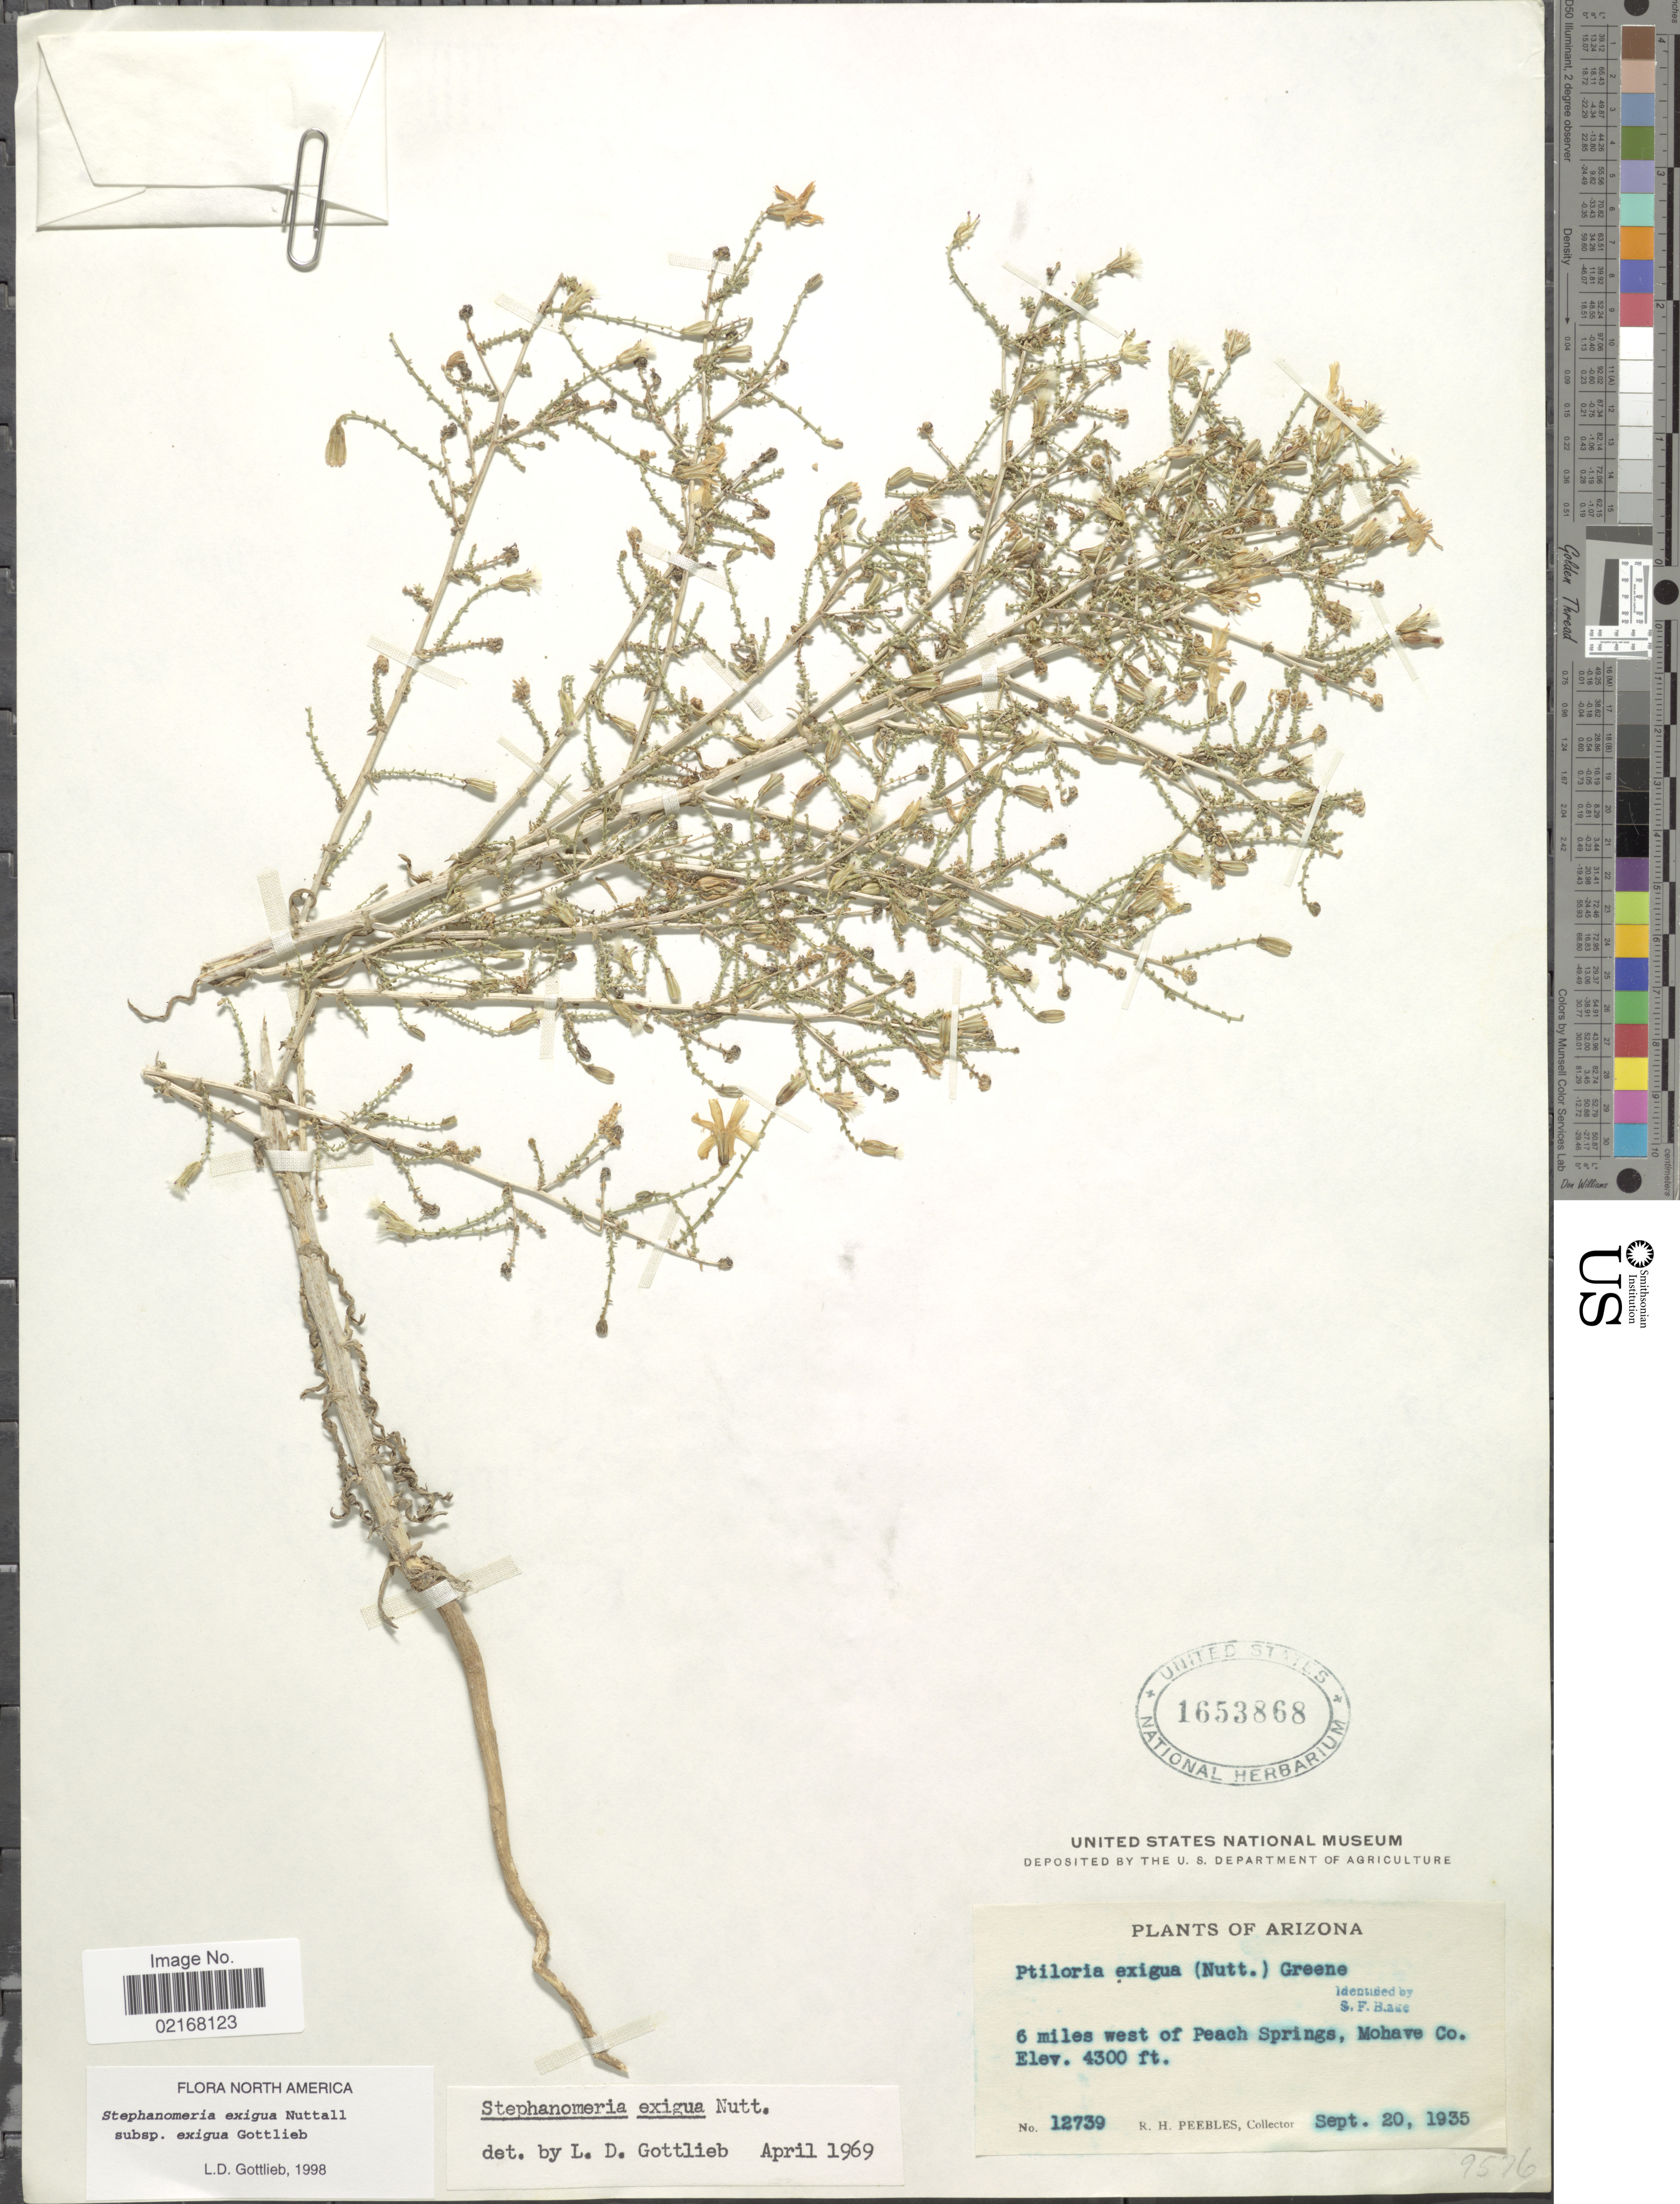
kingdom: Plantae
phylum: Tracheophyta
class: Magnoliopsida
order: Asterales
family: Asteraceae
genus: Stephanomeria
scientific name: Stephanomeria exigua subsp. exigua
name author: Nutt.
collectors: R. H. Peebles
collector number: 12739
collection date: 1935-09-20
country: United States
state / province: Arizona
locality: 6 miles west of Peach Springs, Mohave Co.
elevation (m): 1311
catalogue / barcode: US 1653868